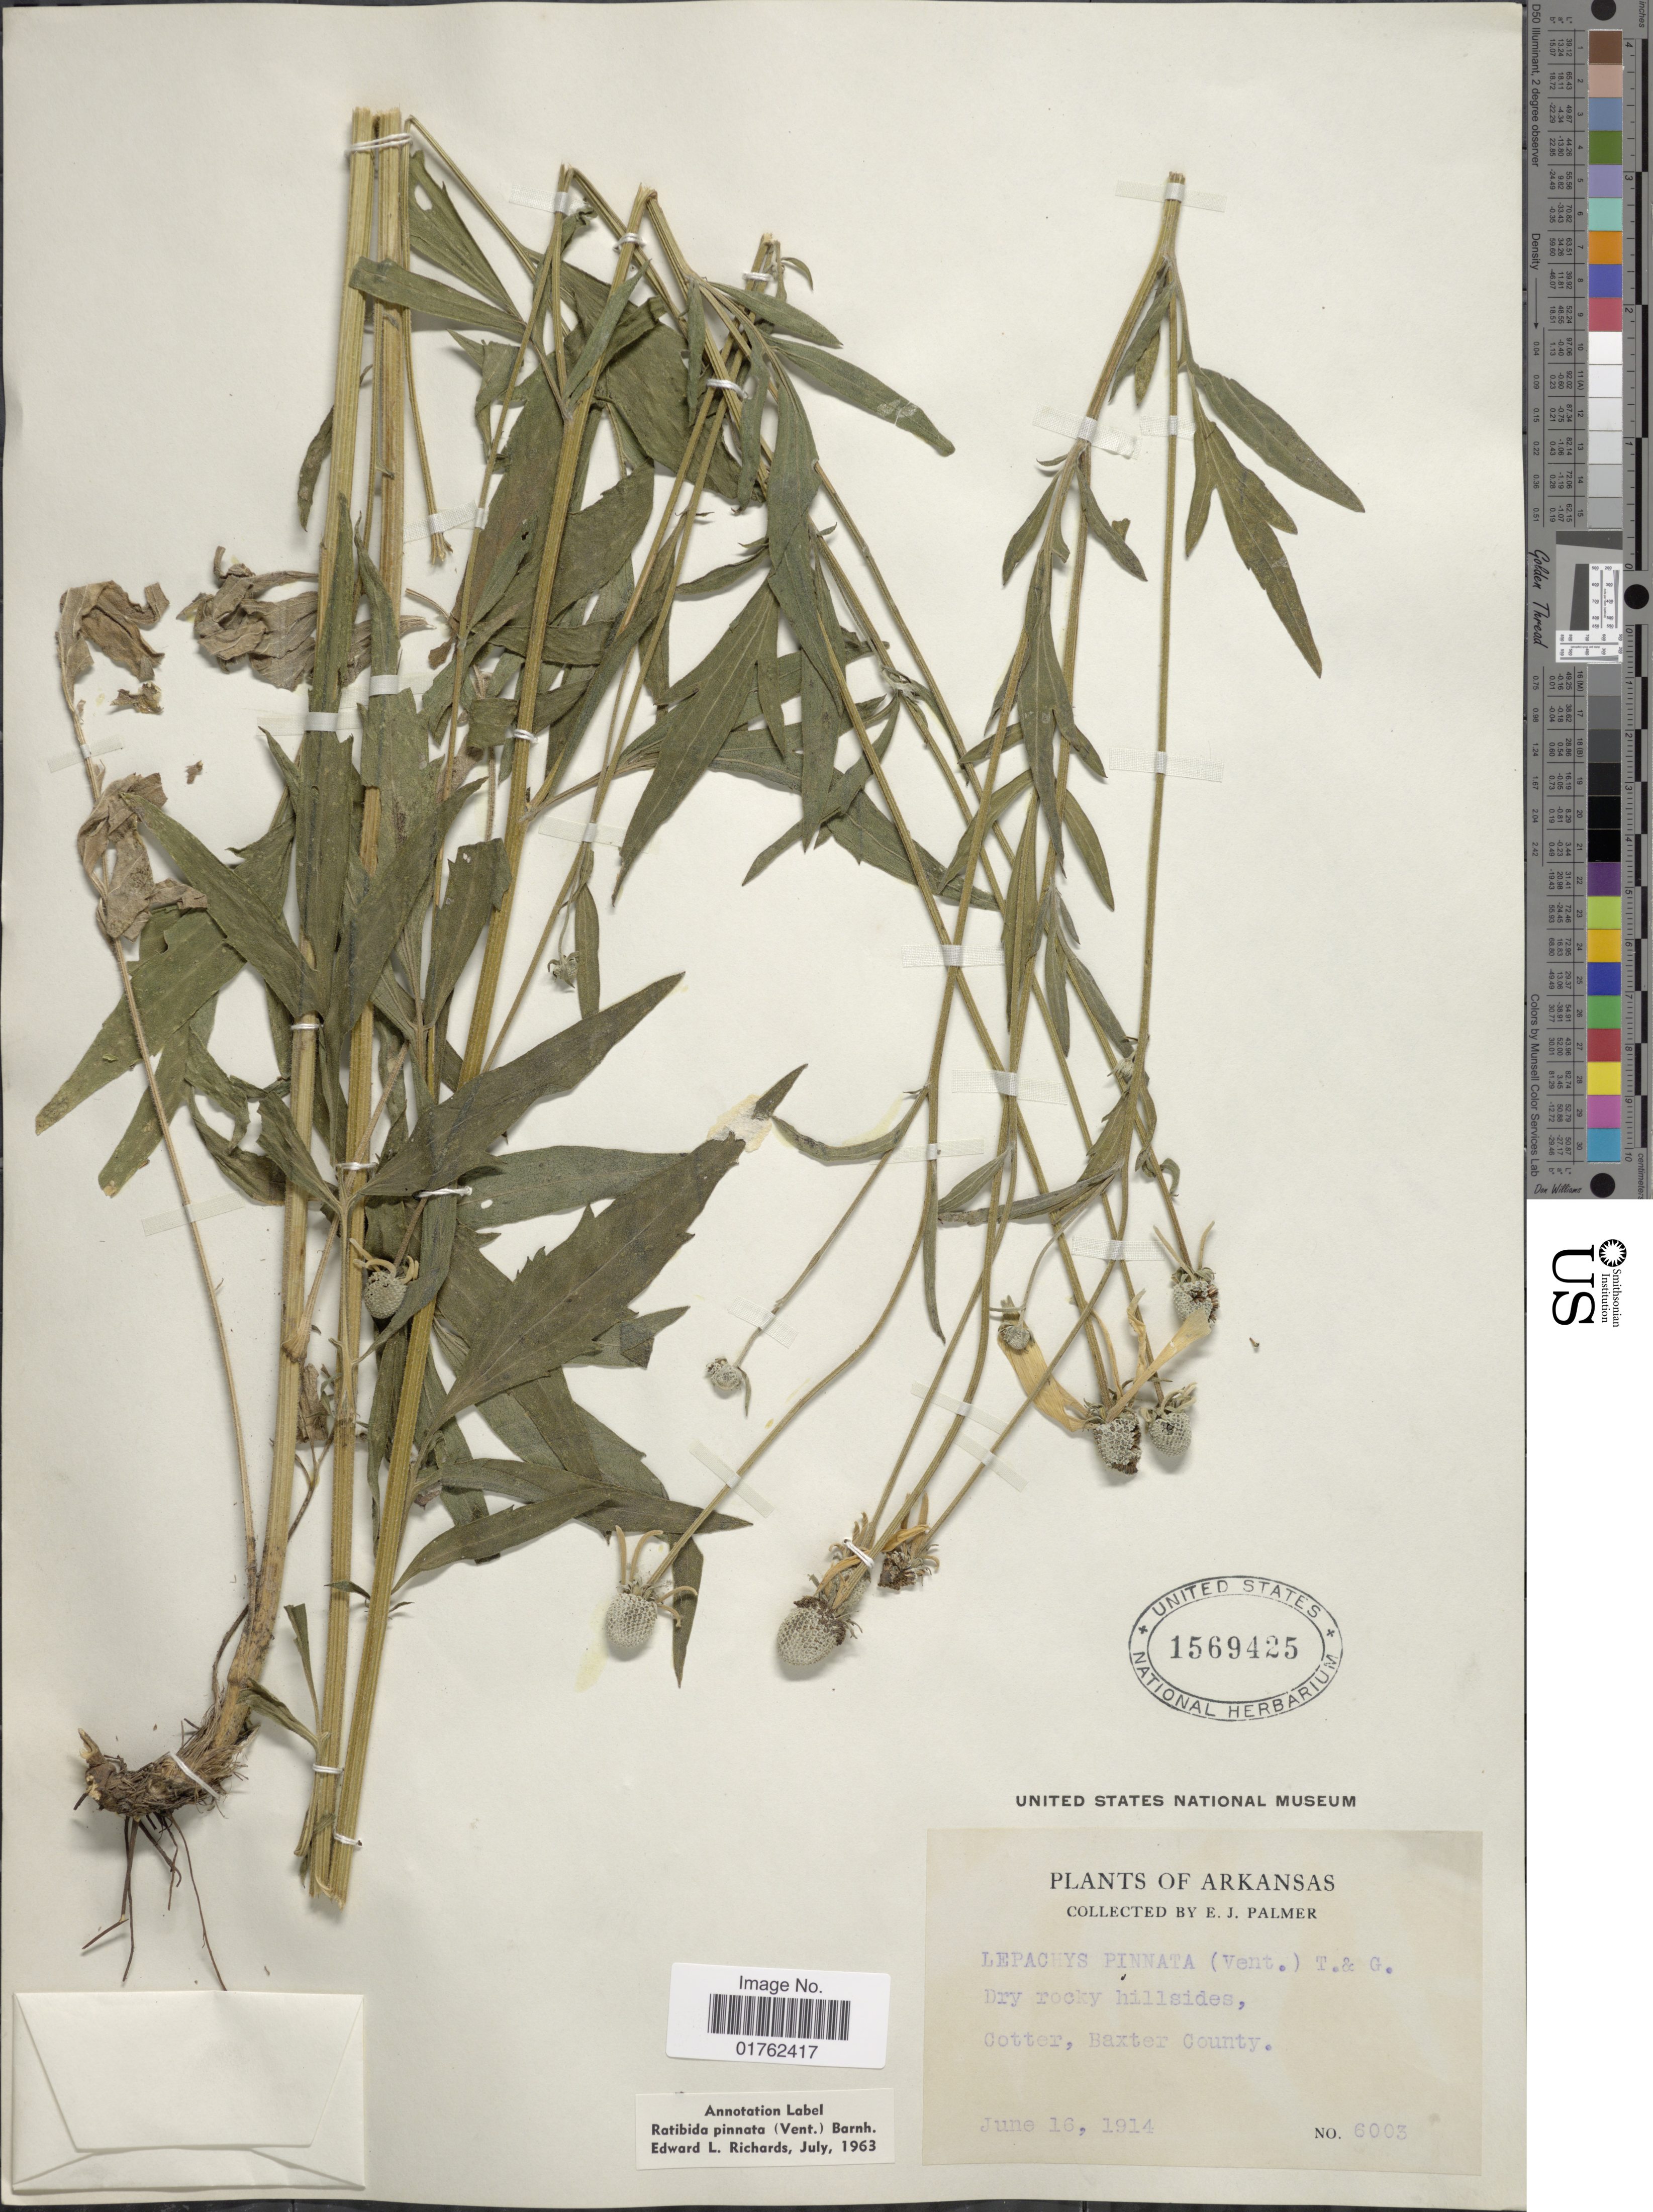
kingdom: Plantae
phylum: Tracheophyta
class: Magnoliopsida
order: Asterales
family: Asteraceae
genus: Ratibida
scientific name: Ratibida pinnata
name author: (Vent.) Barnhart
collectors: E. J. Palmer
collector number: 6003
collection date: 1914-06-16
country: United States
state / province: Arkansas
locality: Cotter, Baxter County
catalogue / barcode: US 1569425